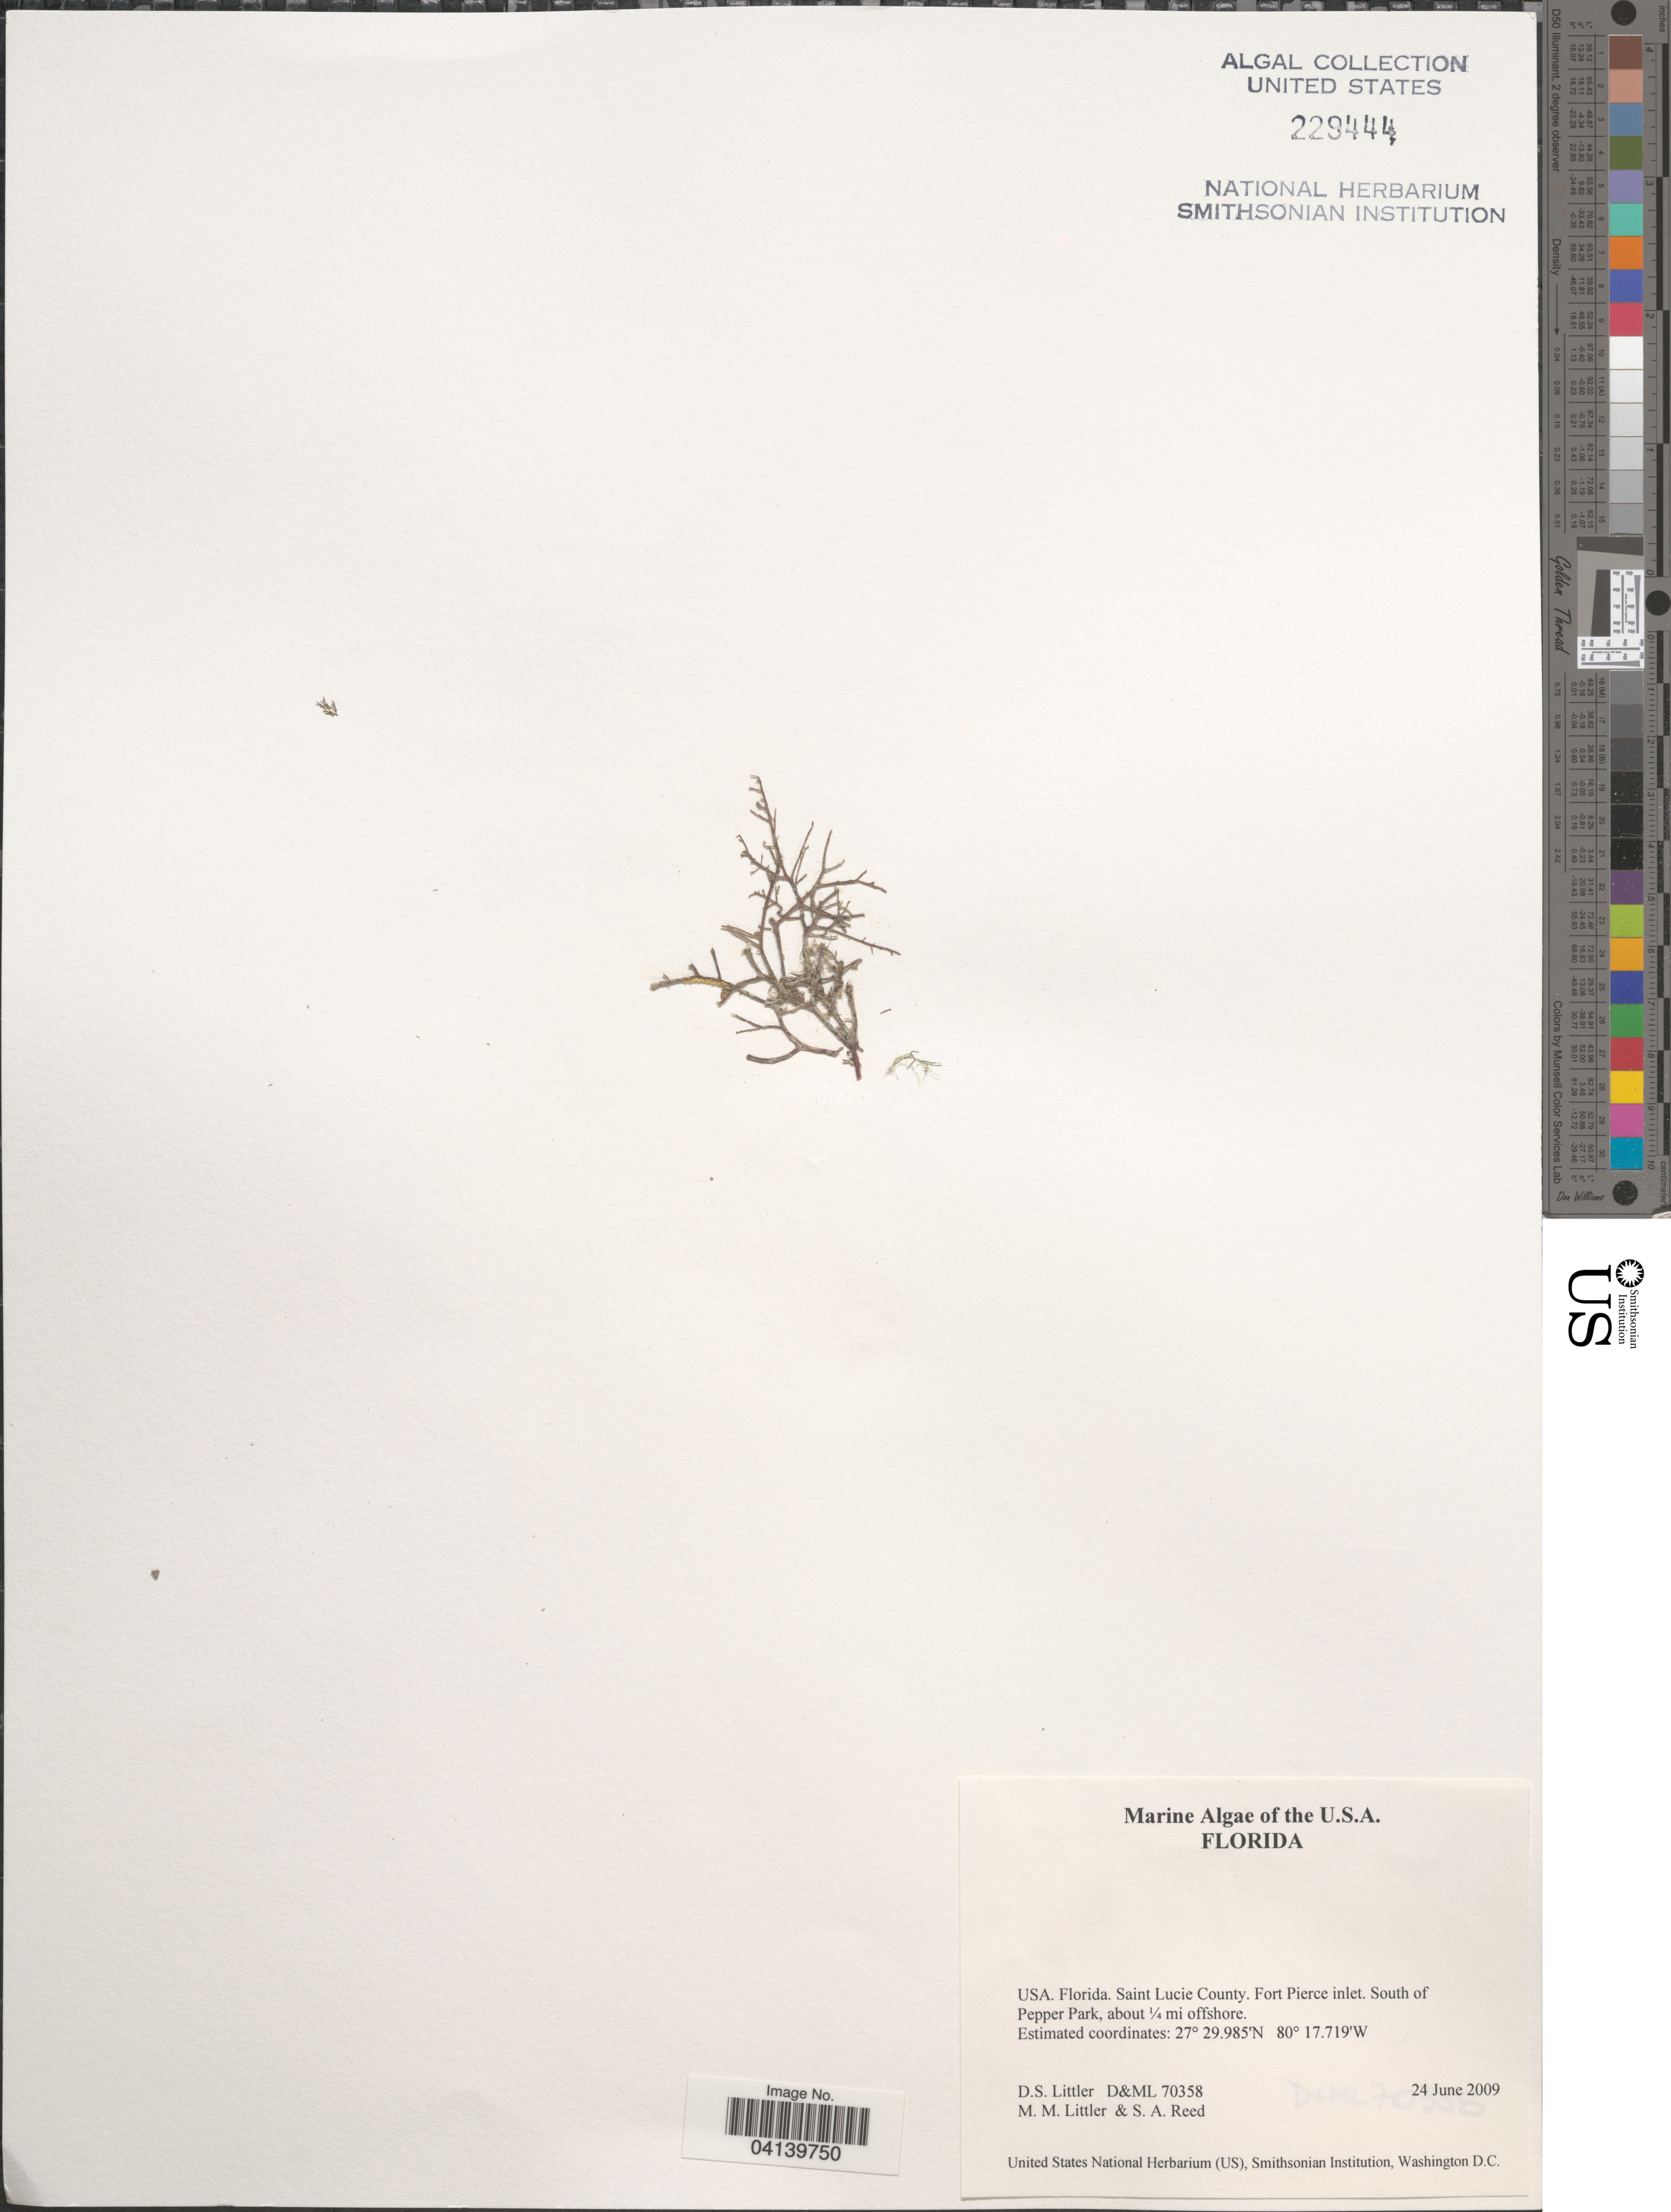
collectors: D. S. Littler & S. Reed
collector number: D&ML 70358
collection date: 2009-06-24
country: United States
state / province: Florida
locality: Saint Lucie County. Fort Pierce inlet. South of Pepper Park, about ¼ mi offshore.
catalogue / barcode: US 229444